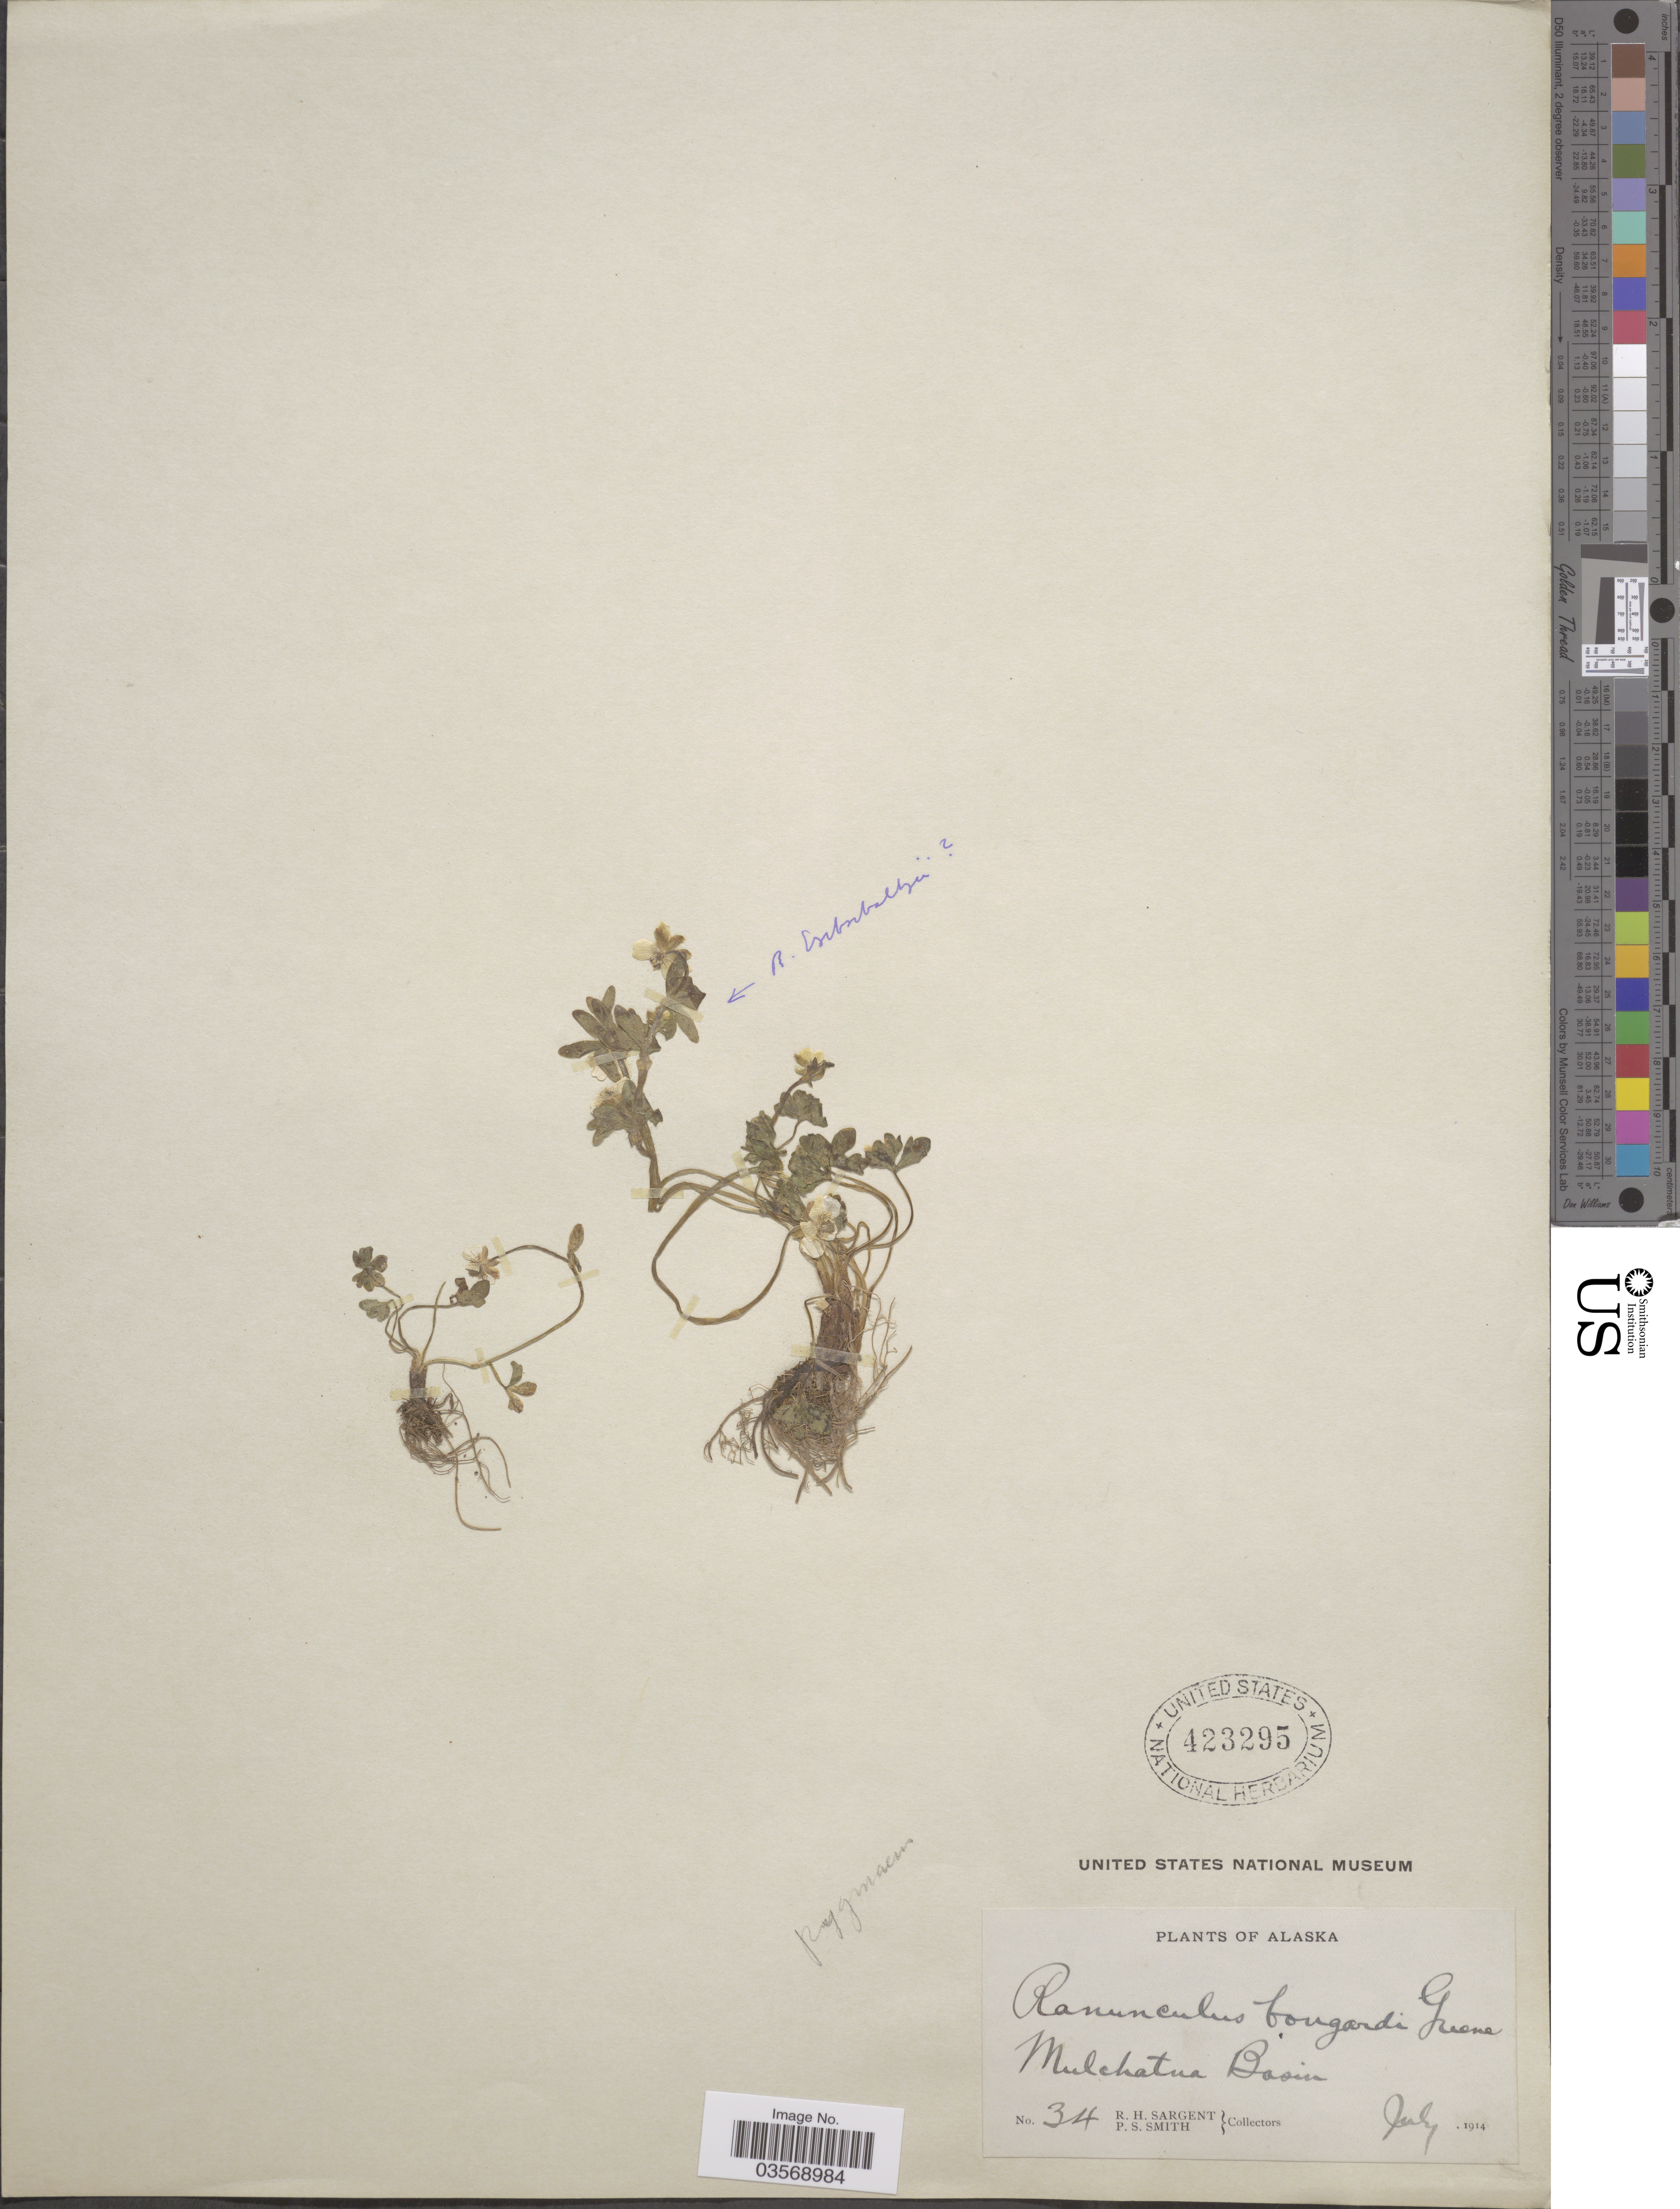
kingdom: Plantae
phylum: Tracheophyta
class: Magnoliopsida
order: Ranunculales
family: Ranunculaceae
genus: Ranunculus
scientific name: Ranunculus pygmaeus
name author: Wahlenb.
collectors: R. Sargent & P. Smith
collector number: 34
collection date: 1914-07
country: United States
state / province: Alaska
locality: Mulchatna Basin.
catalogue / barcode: US 423295